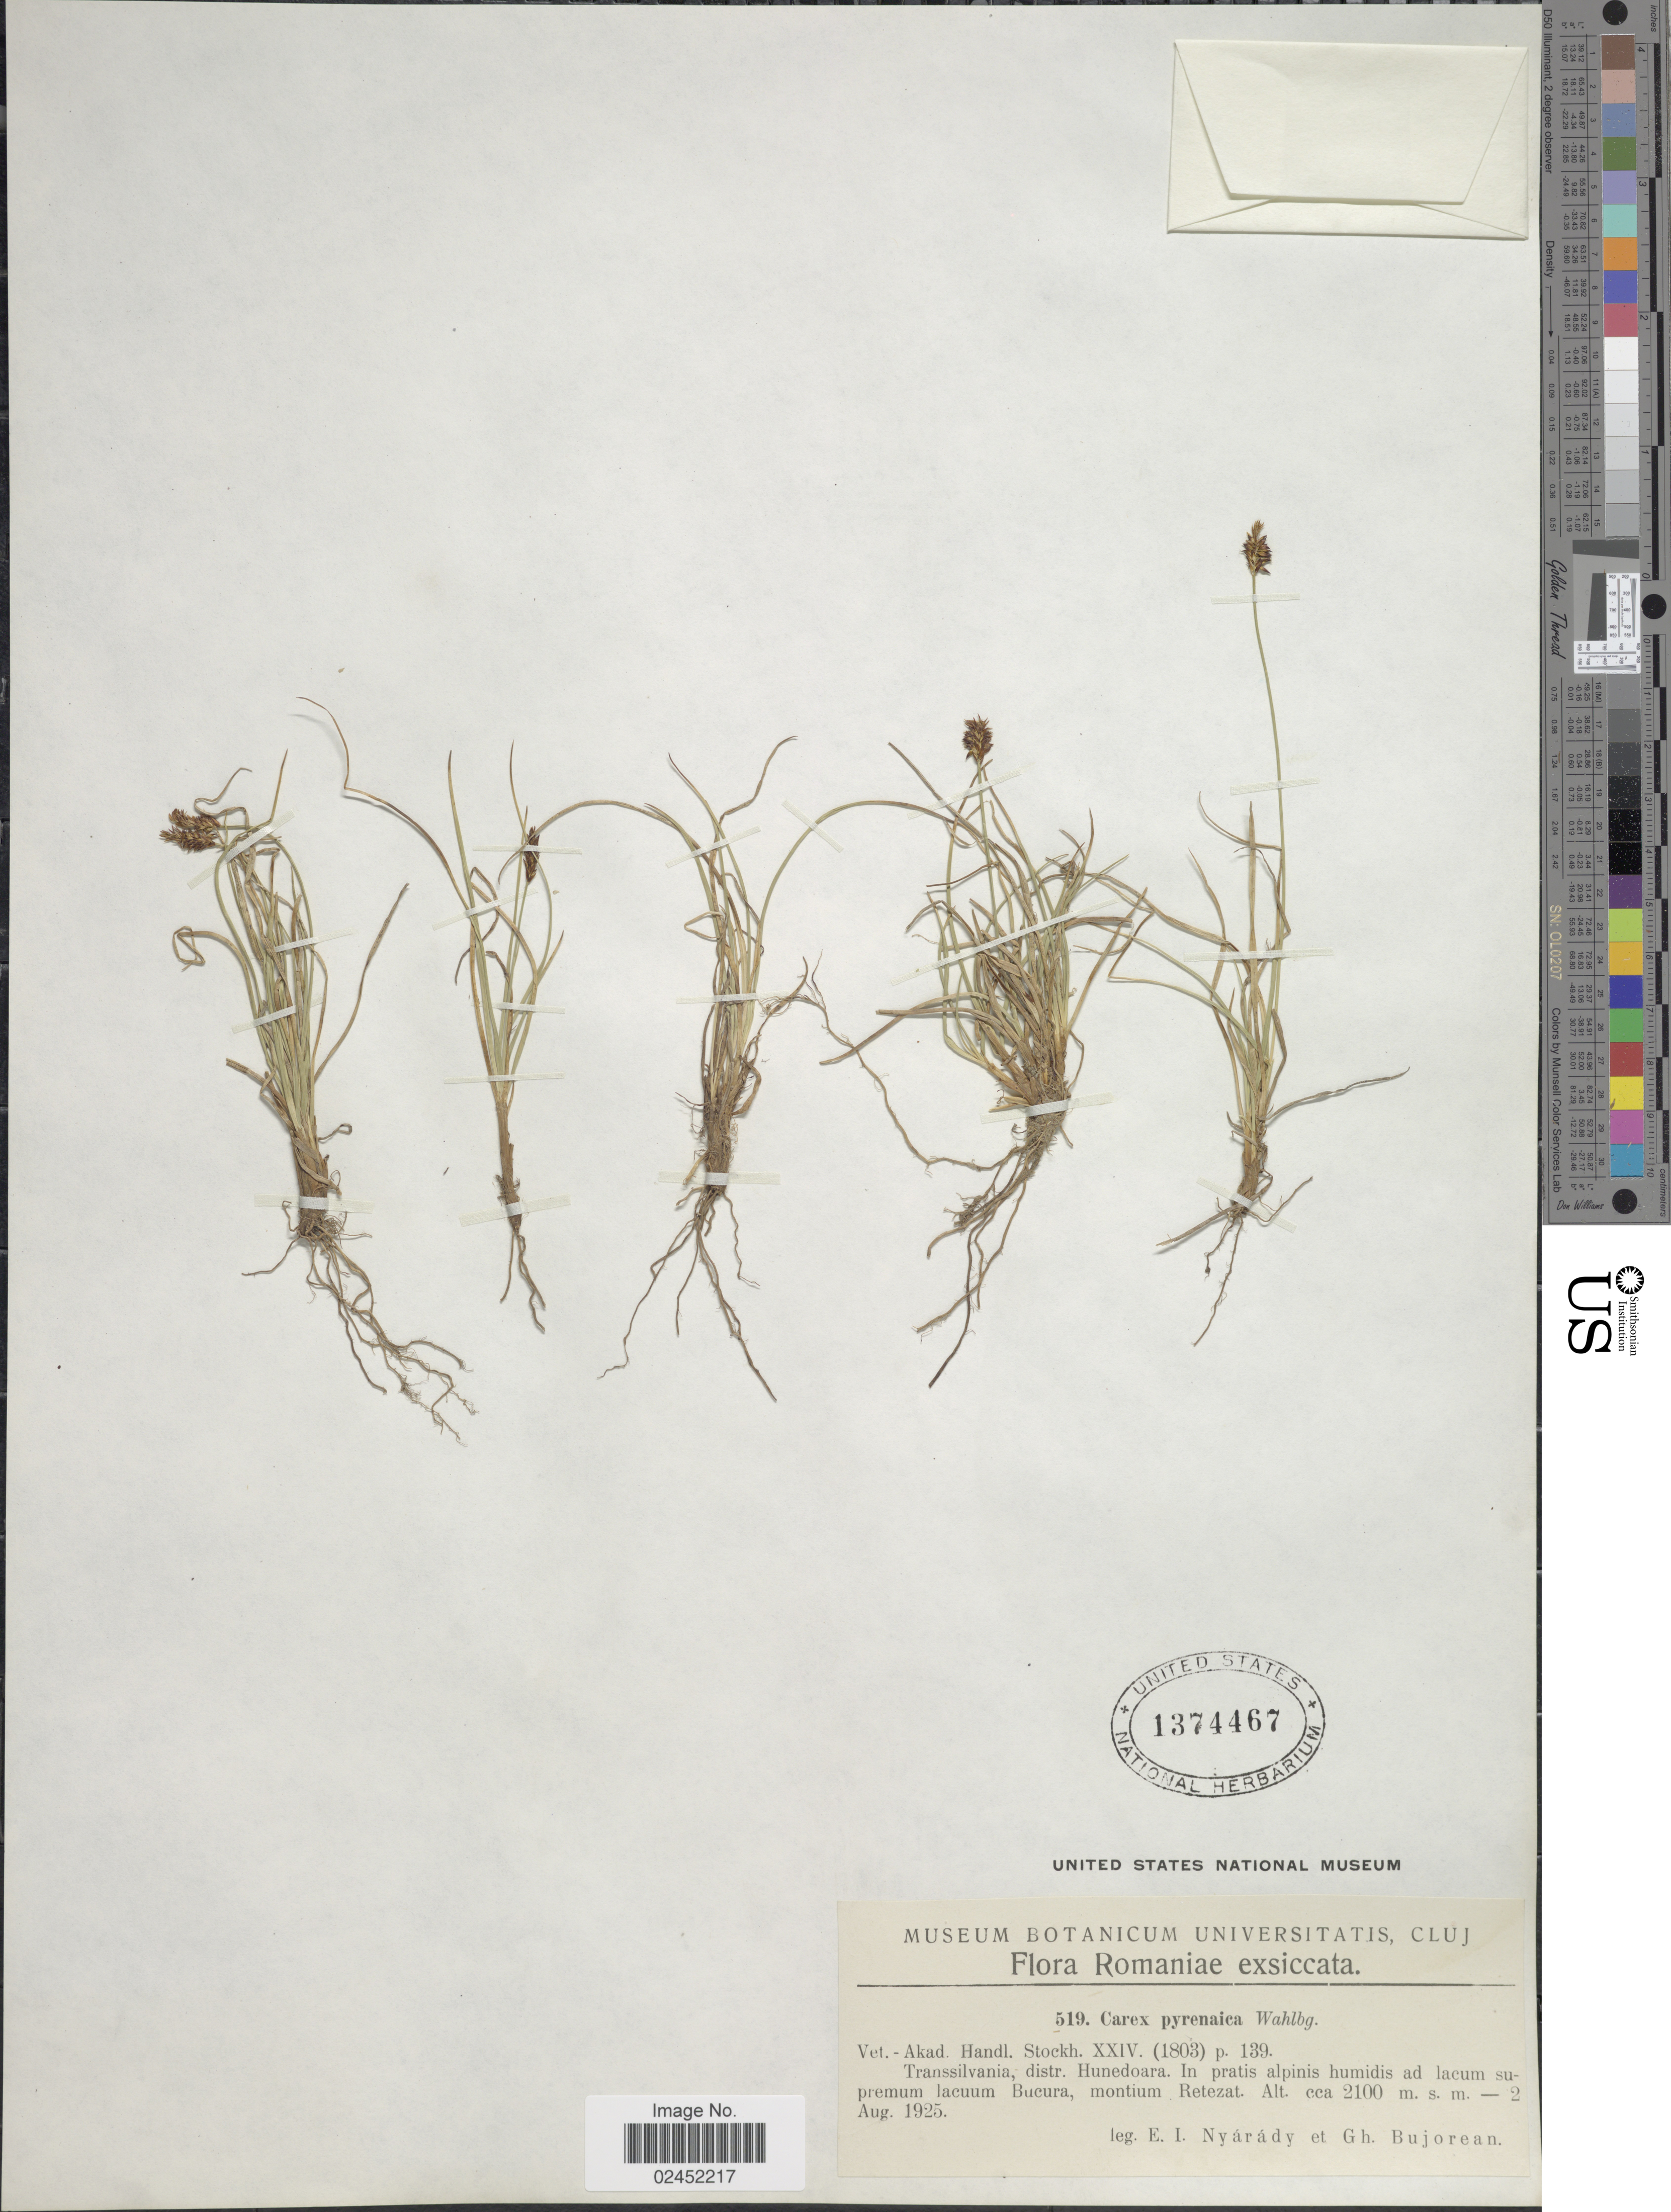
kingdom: Plantae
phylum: Tracheophyta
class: Liliopsida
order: Poales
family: Cyperaceae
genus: Carex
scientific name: Carex pyrenaica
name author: Wahlenb.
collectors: E. Nyárády & G. Bujorean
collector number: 519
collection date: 1925-08-02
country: Romania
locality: Romaniae, Transsilvania, distr. Hunedoara, In pratis alpinis humidis ad lacum supremum lacuum Bucura, montiun Retezat.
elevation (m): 2100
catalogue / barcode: US 1374467